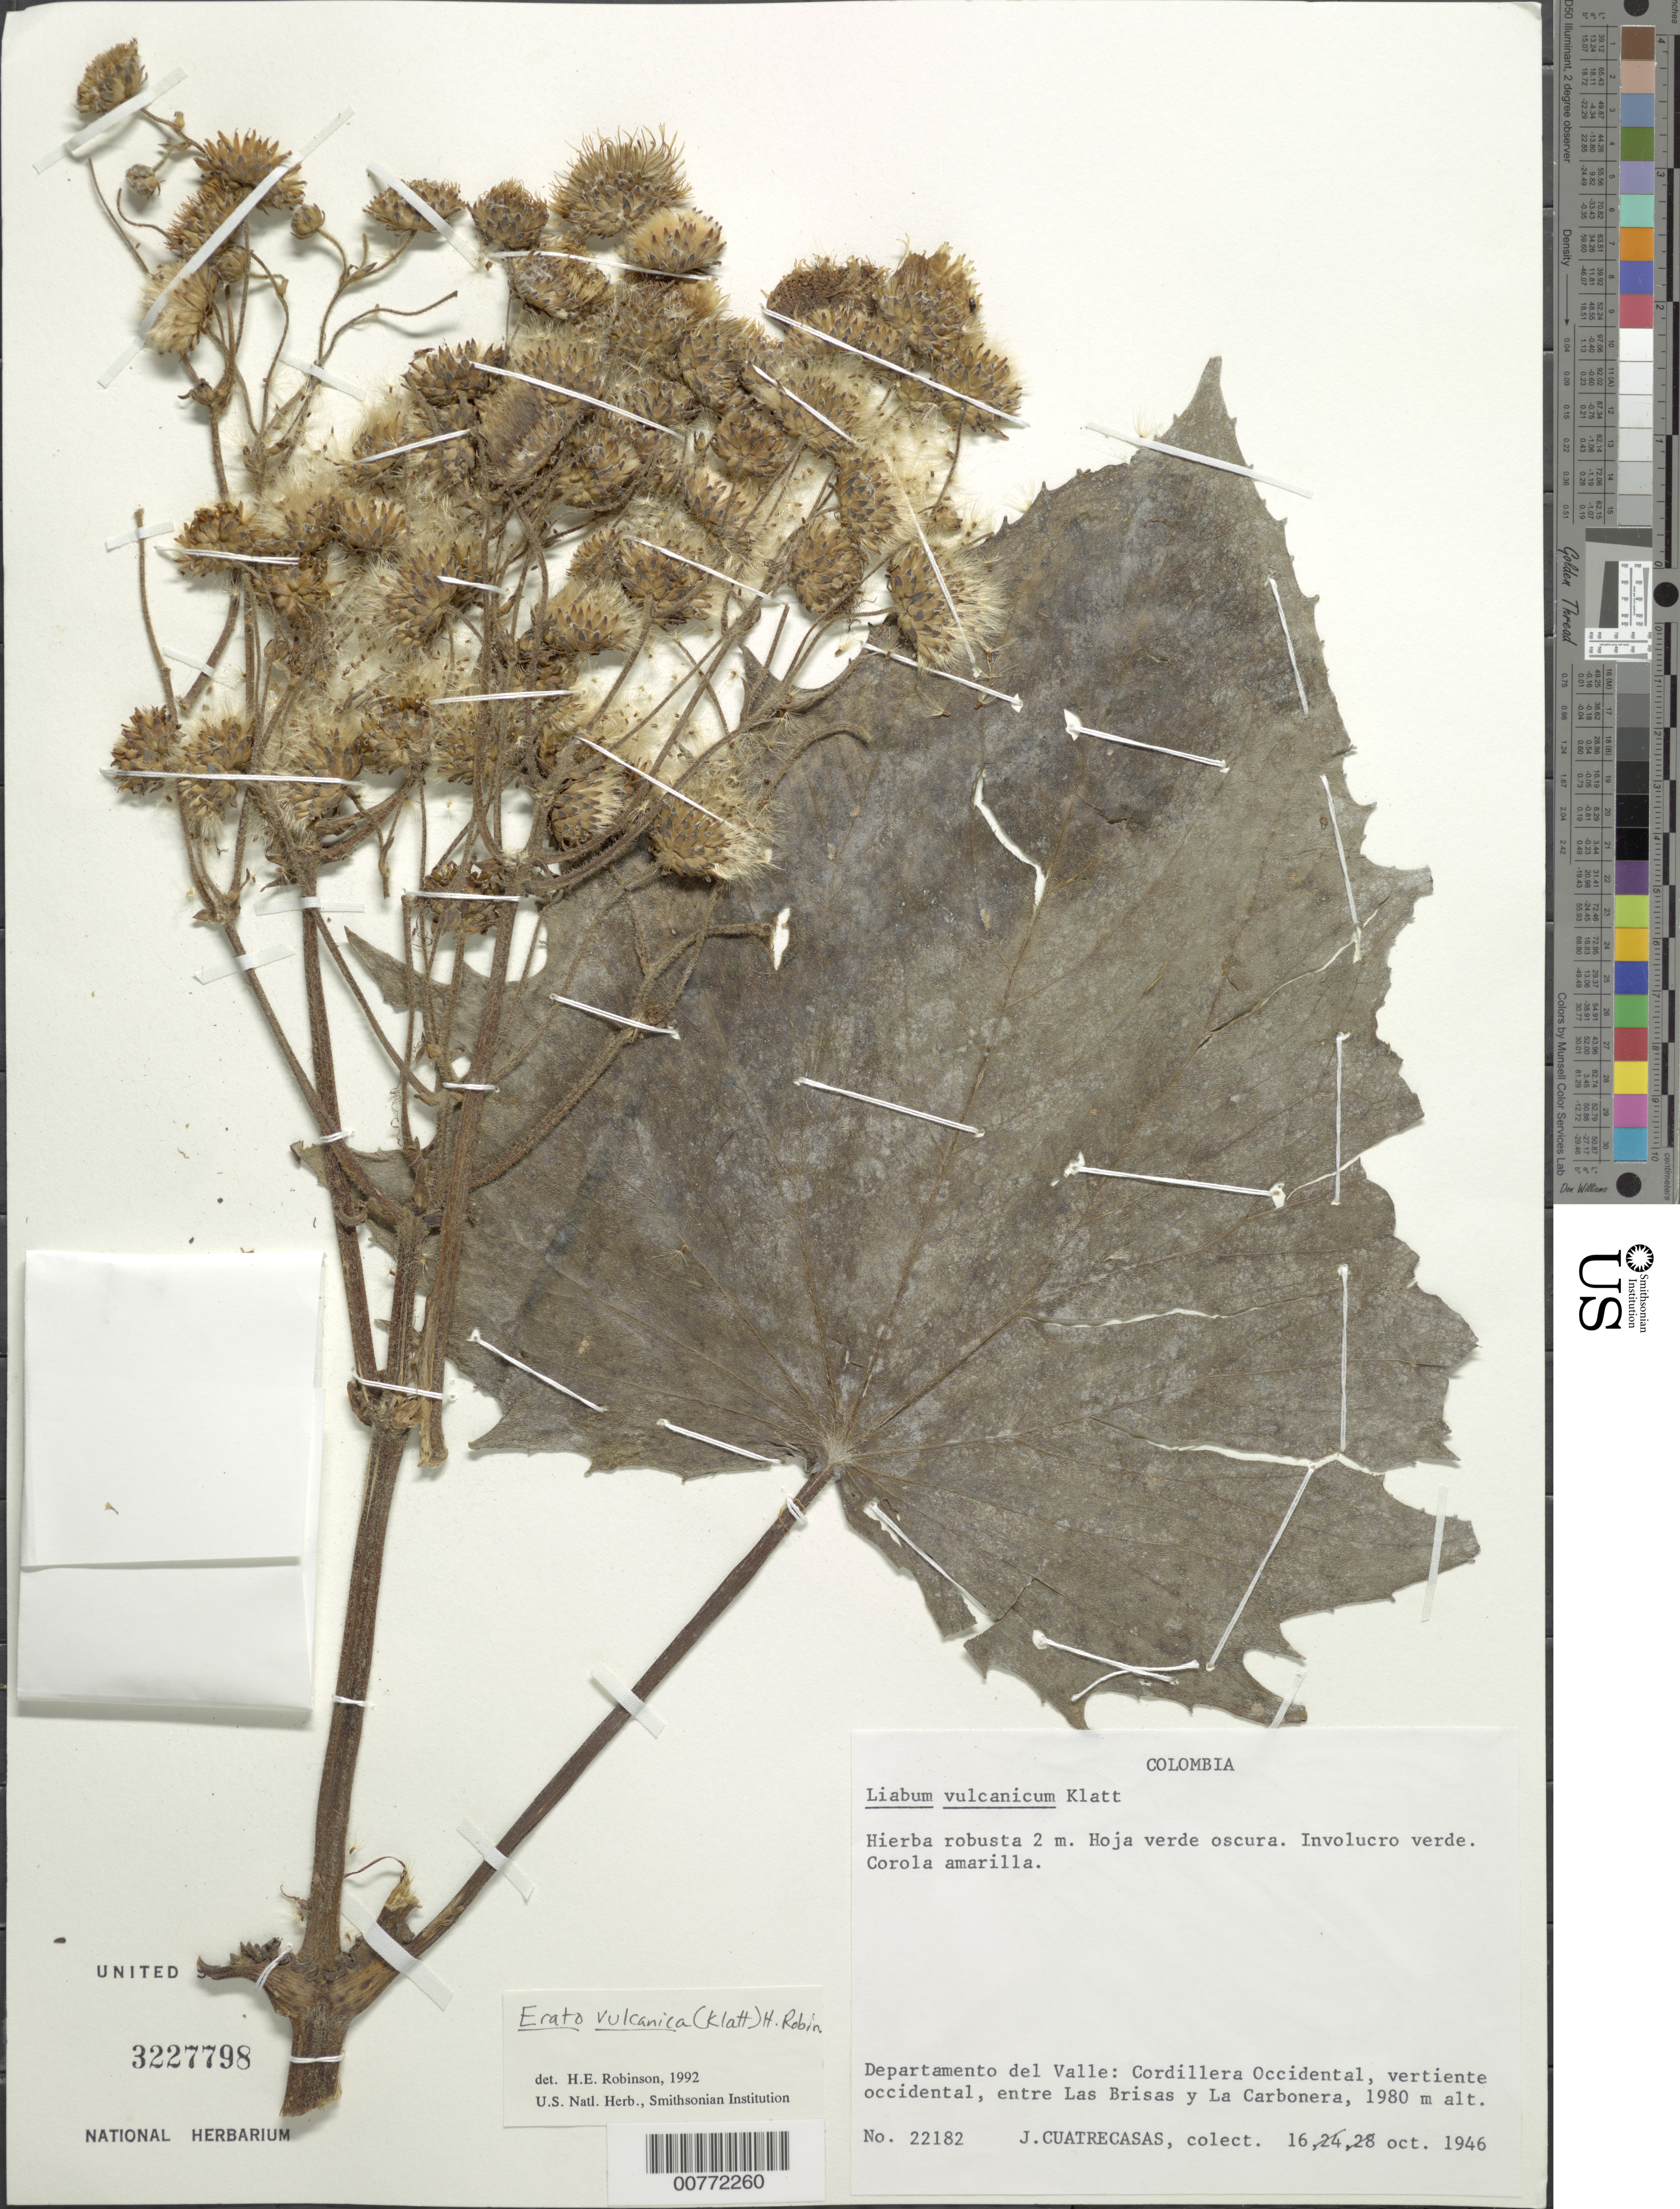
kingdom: Plantae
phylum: Tracheophyta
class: Magnoliopsida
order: Asterales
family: Asteraceae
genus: Erato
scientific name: Erato vulcanica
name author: (Klatt) H. Rob.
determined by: Robinson, Harold E., (US)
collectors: J. Cuatrecasas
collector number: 22182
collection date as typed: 16-Oct-46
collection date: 1946-10-16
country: Colombia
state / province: Caldas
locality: Cordillera Central, vertiente occidental: entre Las Brisas y La Carbonera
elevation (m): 1980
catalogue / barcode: US 3227798